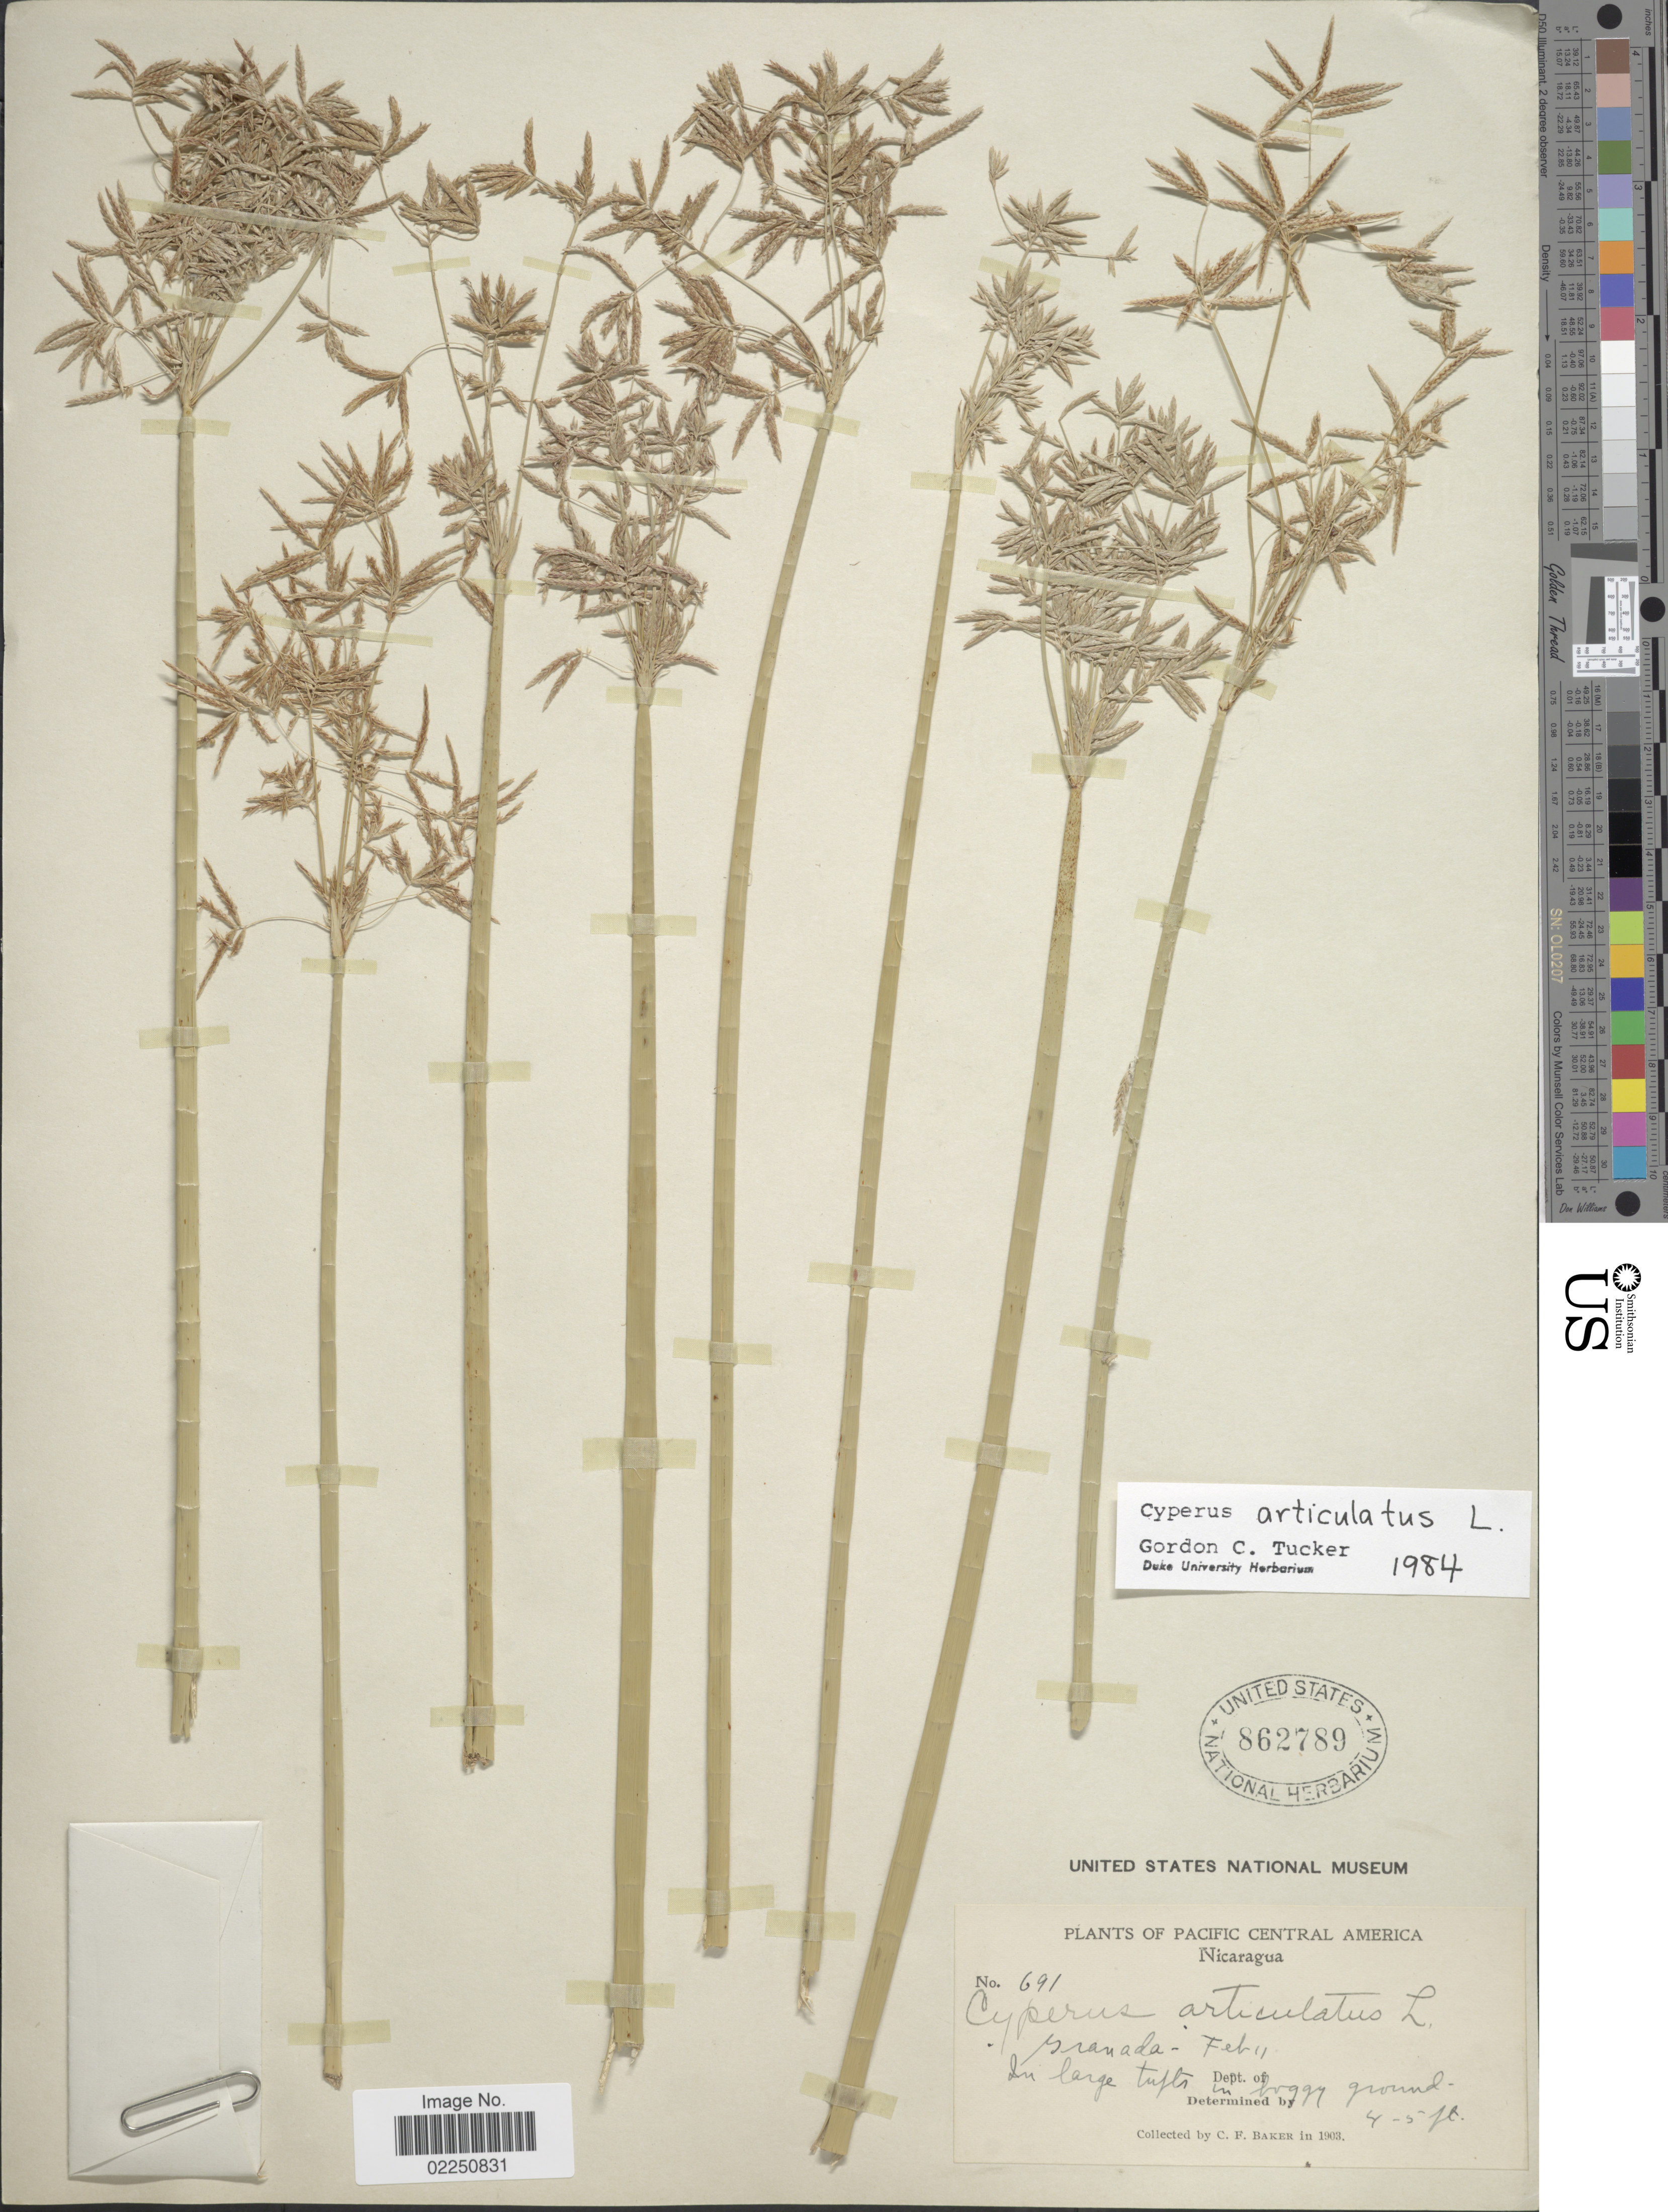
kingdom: Plantae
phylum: Tracheophyta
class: Liliopsida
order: Poales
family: Cyperaceae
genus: Cyperus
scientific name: Cyperus articulatus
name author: L.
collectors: C. F. Baker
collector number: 691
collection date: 1903-02-11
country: Nicaragua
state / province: Granada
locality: Pacific Central America. In large tufts in boggy ground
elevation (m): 1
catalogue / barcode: US 862789